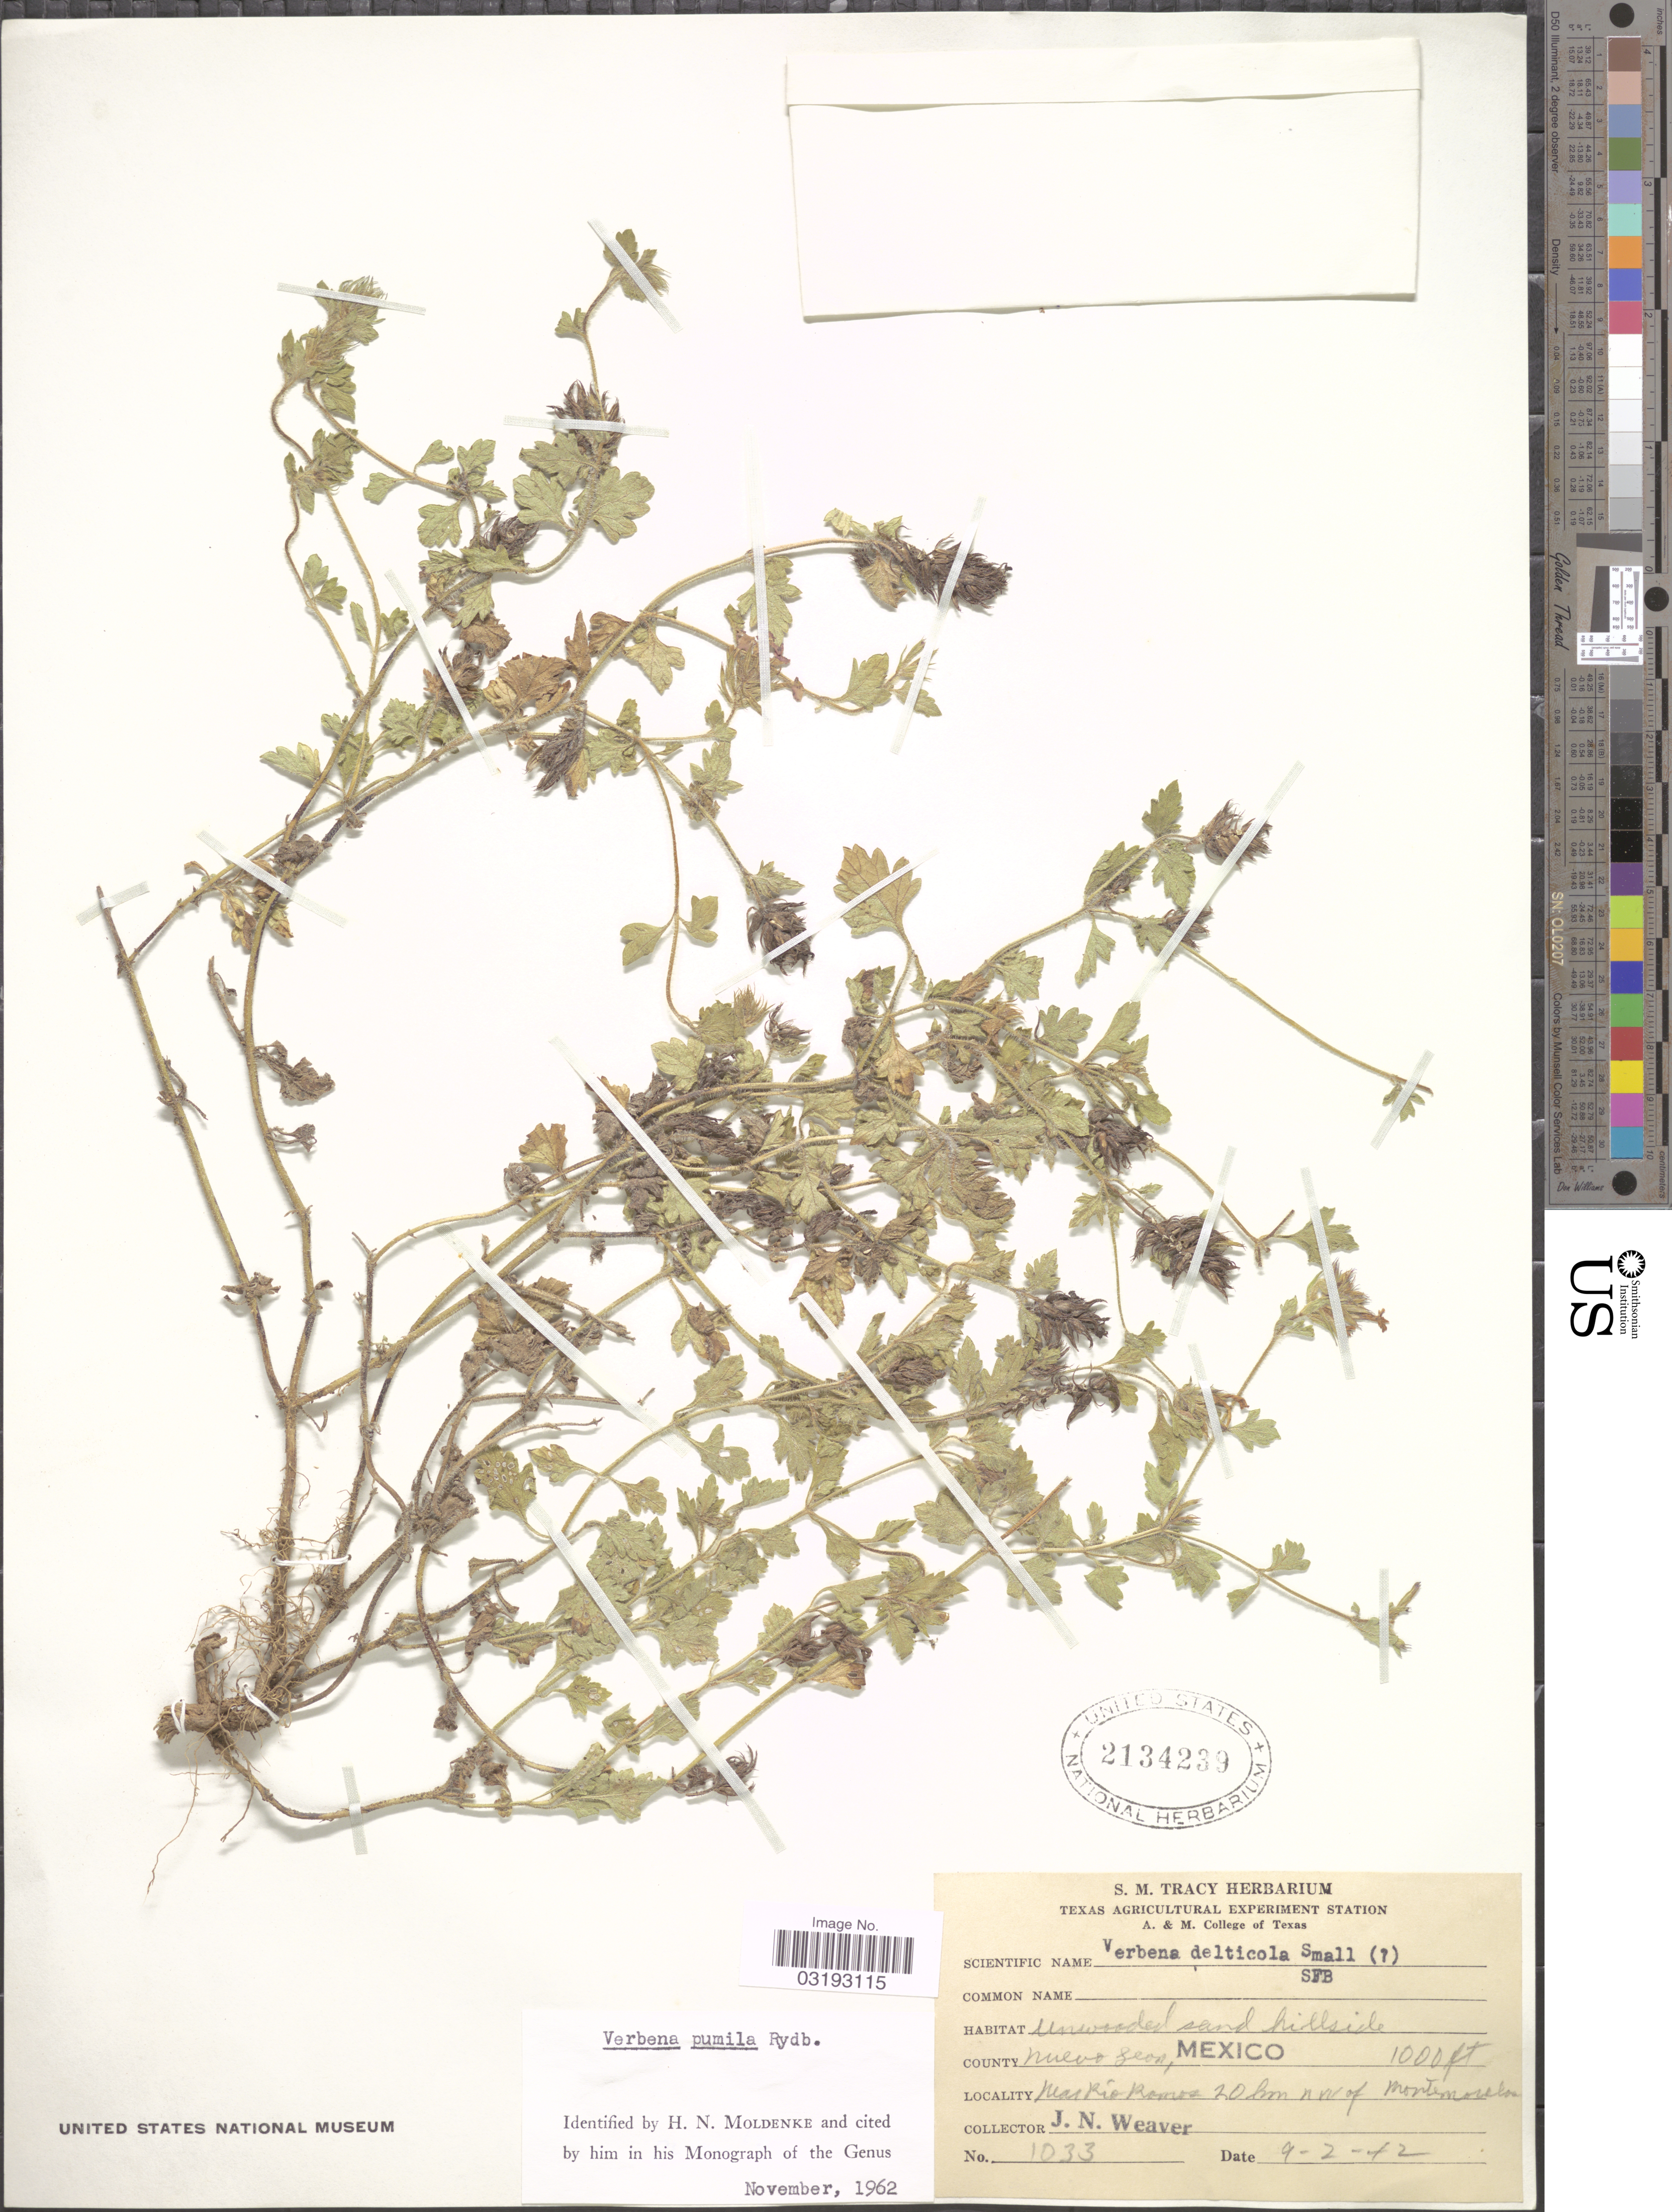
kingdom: Plantae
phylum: Tracheophyta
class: Magnoliopsida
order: Lamiales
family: Verbenaceae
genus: Verbena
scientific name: Verbena pumila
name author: Rydb.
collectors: J. N. Weaver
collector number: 1033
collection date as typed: Transcribed d/m/y: 9/2/42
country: Mexico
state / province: Nuevo León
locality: County Nuevo Leon. Near Rio Ramos 20 km nw of Monte Morelos.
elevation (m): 305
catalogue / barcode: US 2134239